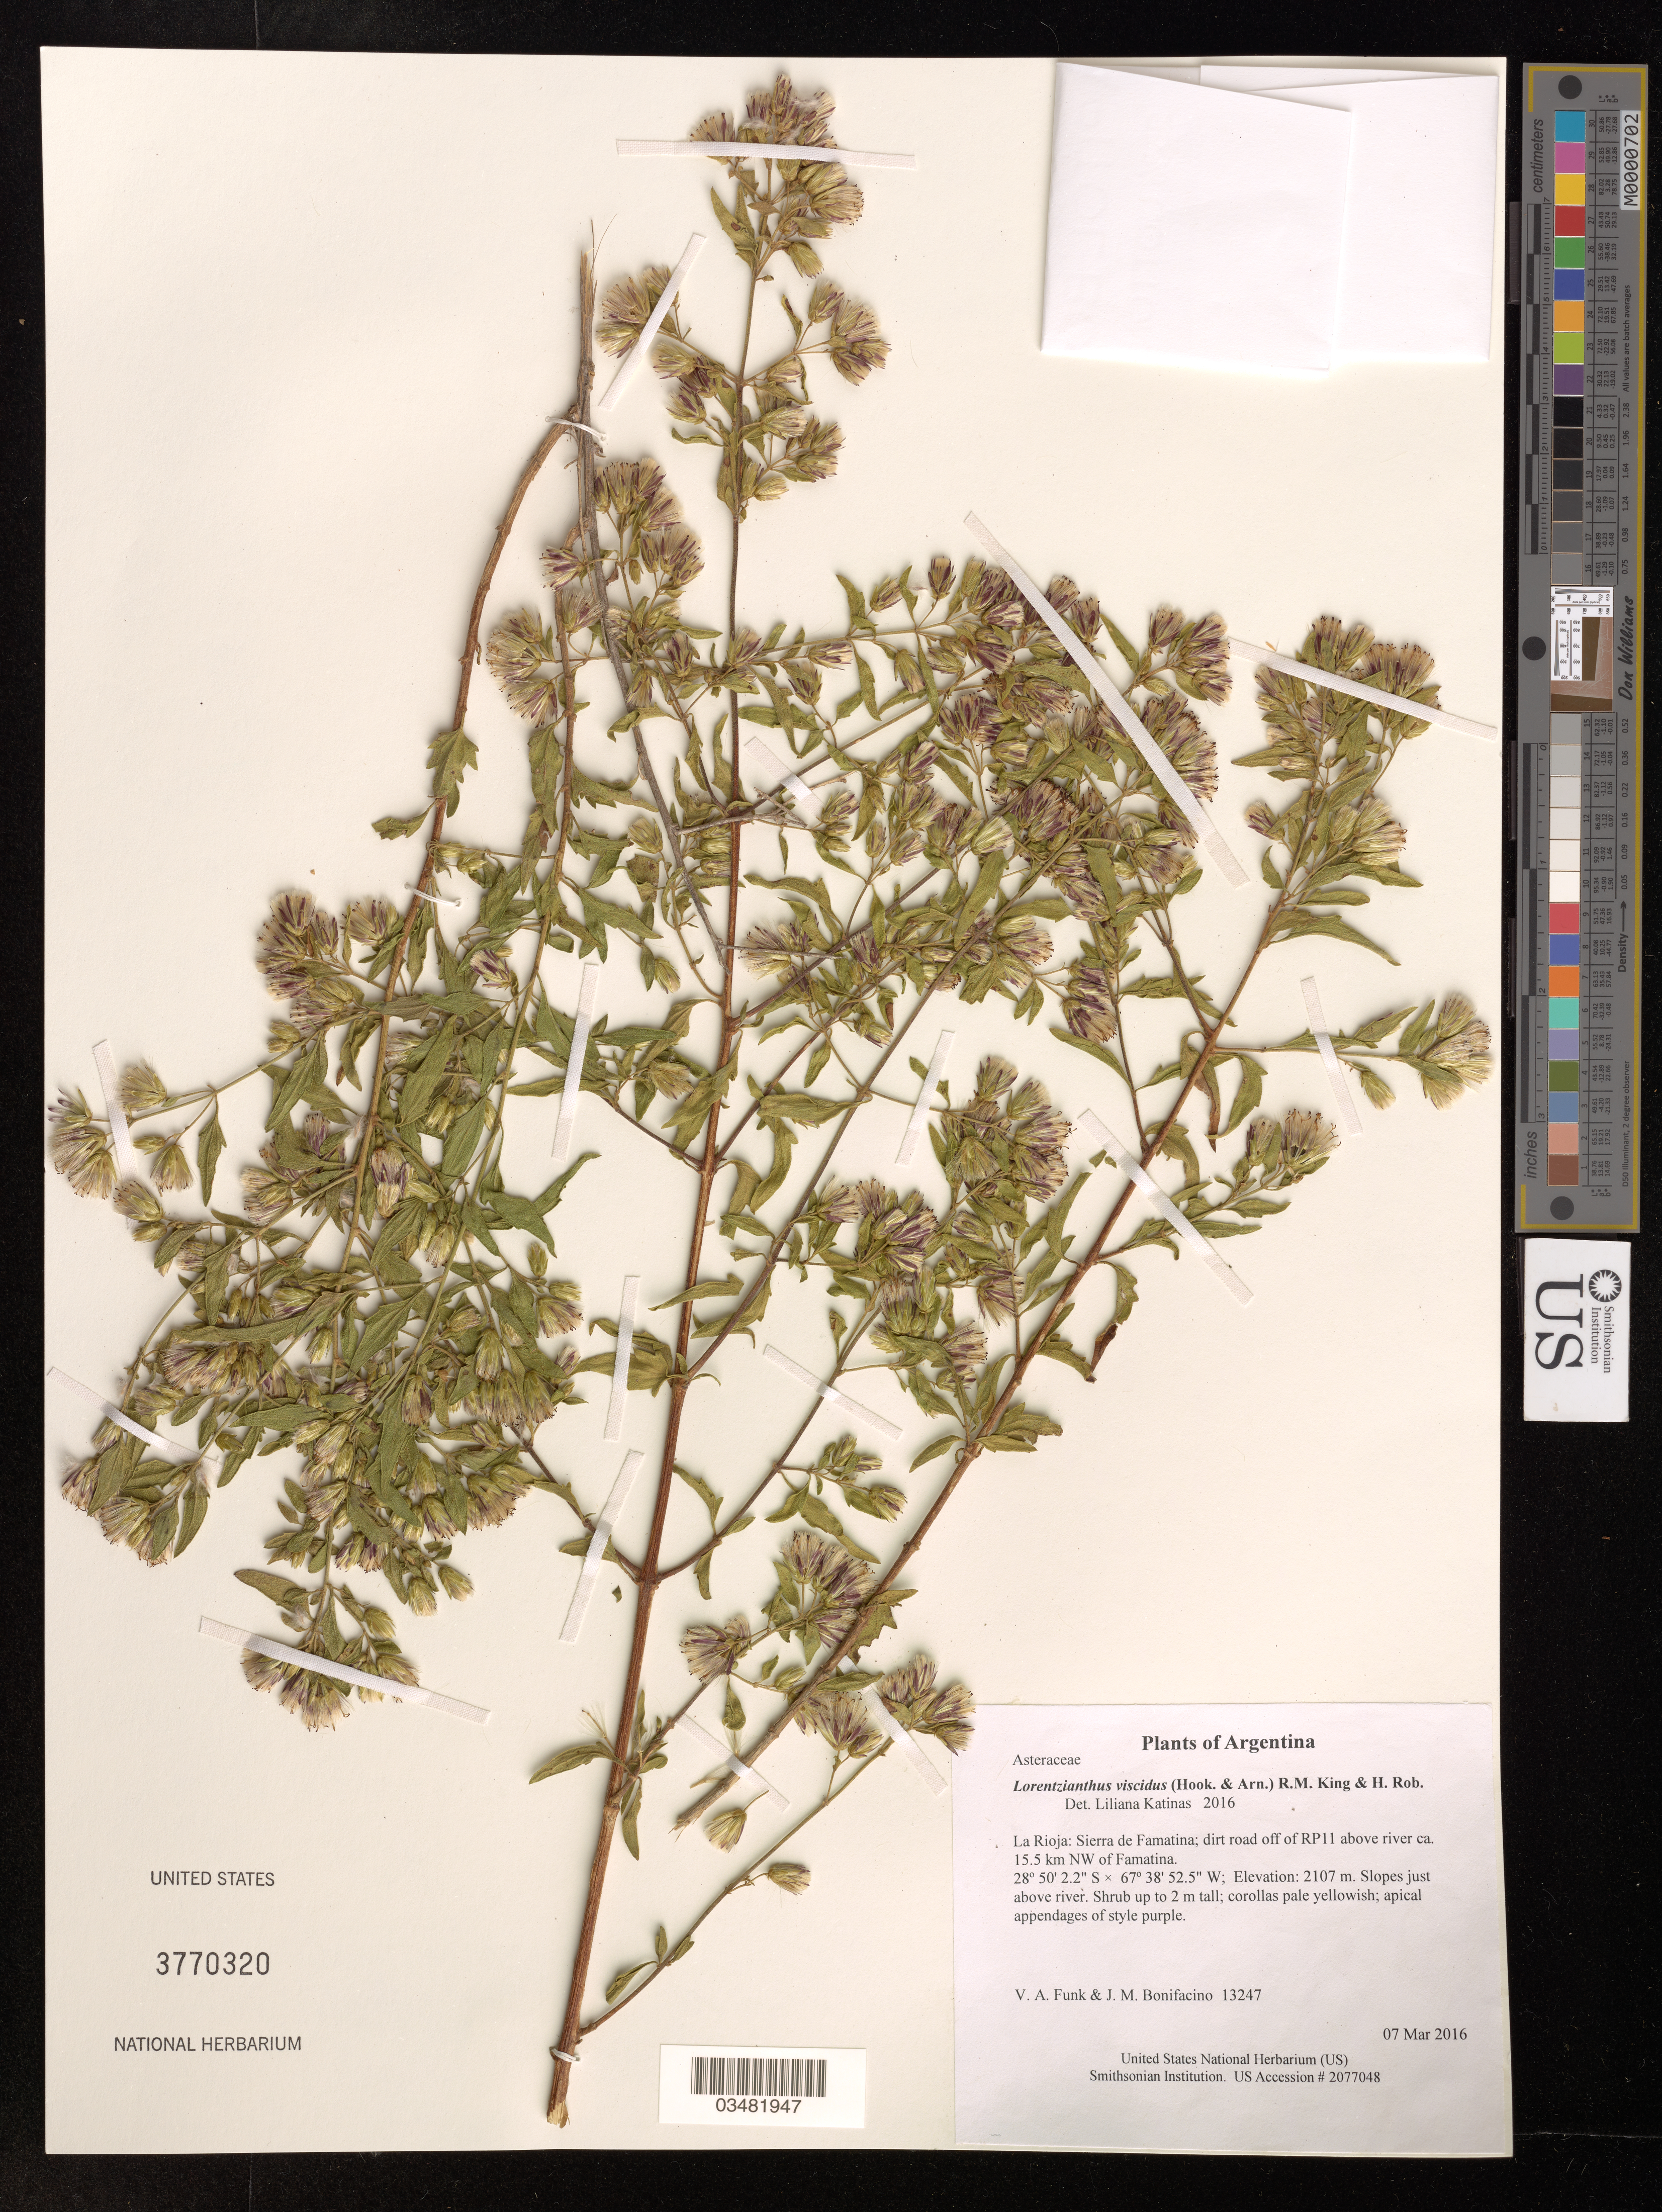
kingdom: Plantae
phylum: Tracheophyta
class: Magnoliopsida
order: Asterales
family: Asteraceae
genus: Lorentzianthus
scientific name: Lorentzianthus viscidus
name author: (Hook. & Arn.) R.M. King & H. Rob.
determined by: Katinas, L.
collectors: V. Funk & M. Bonifacino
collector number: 13247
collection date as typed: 7 March 2016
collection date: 2016-03-07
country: Argentina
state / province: La Rioja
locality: Sierra de Famatina; dirt road off of RP11 above river ca. 15.5 km NW of Famatina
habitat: Slopes just above river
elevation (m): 2107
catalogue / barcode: US 3770320